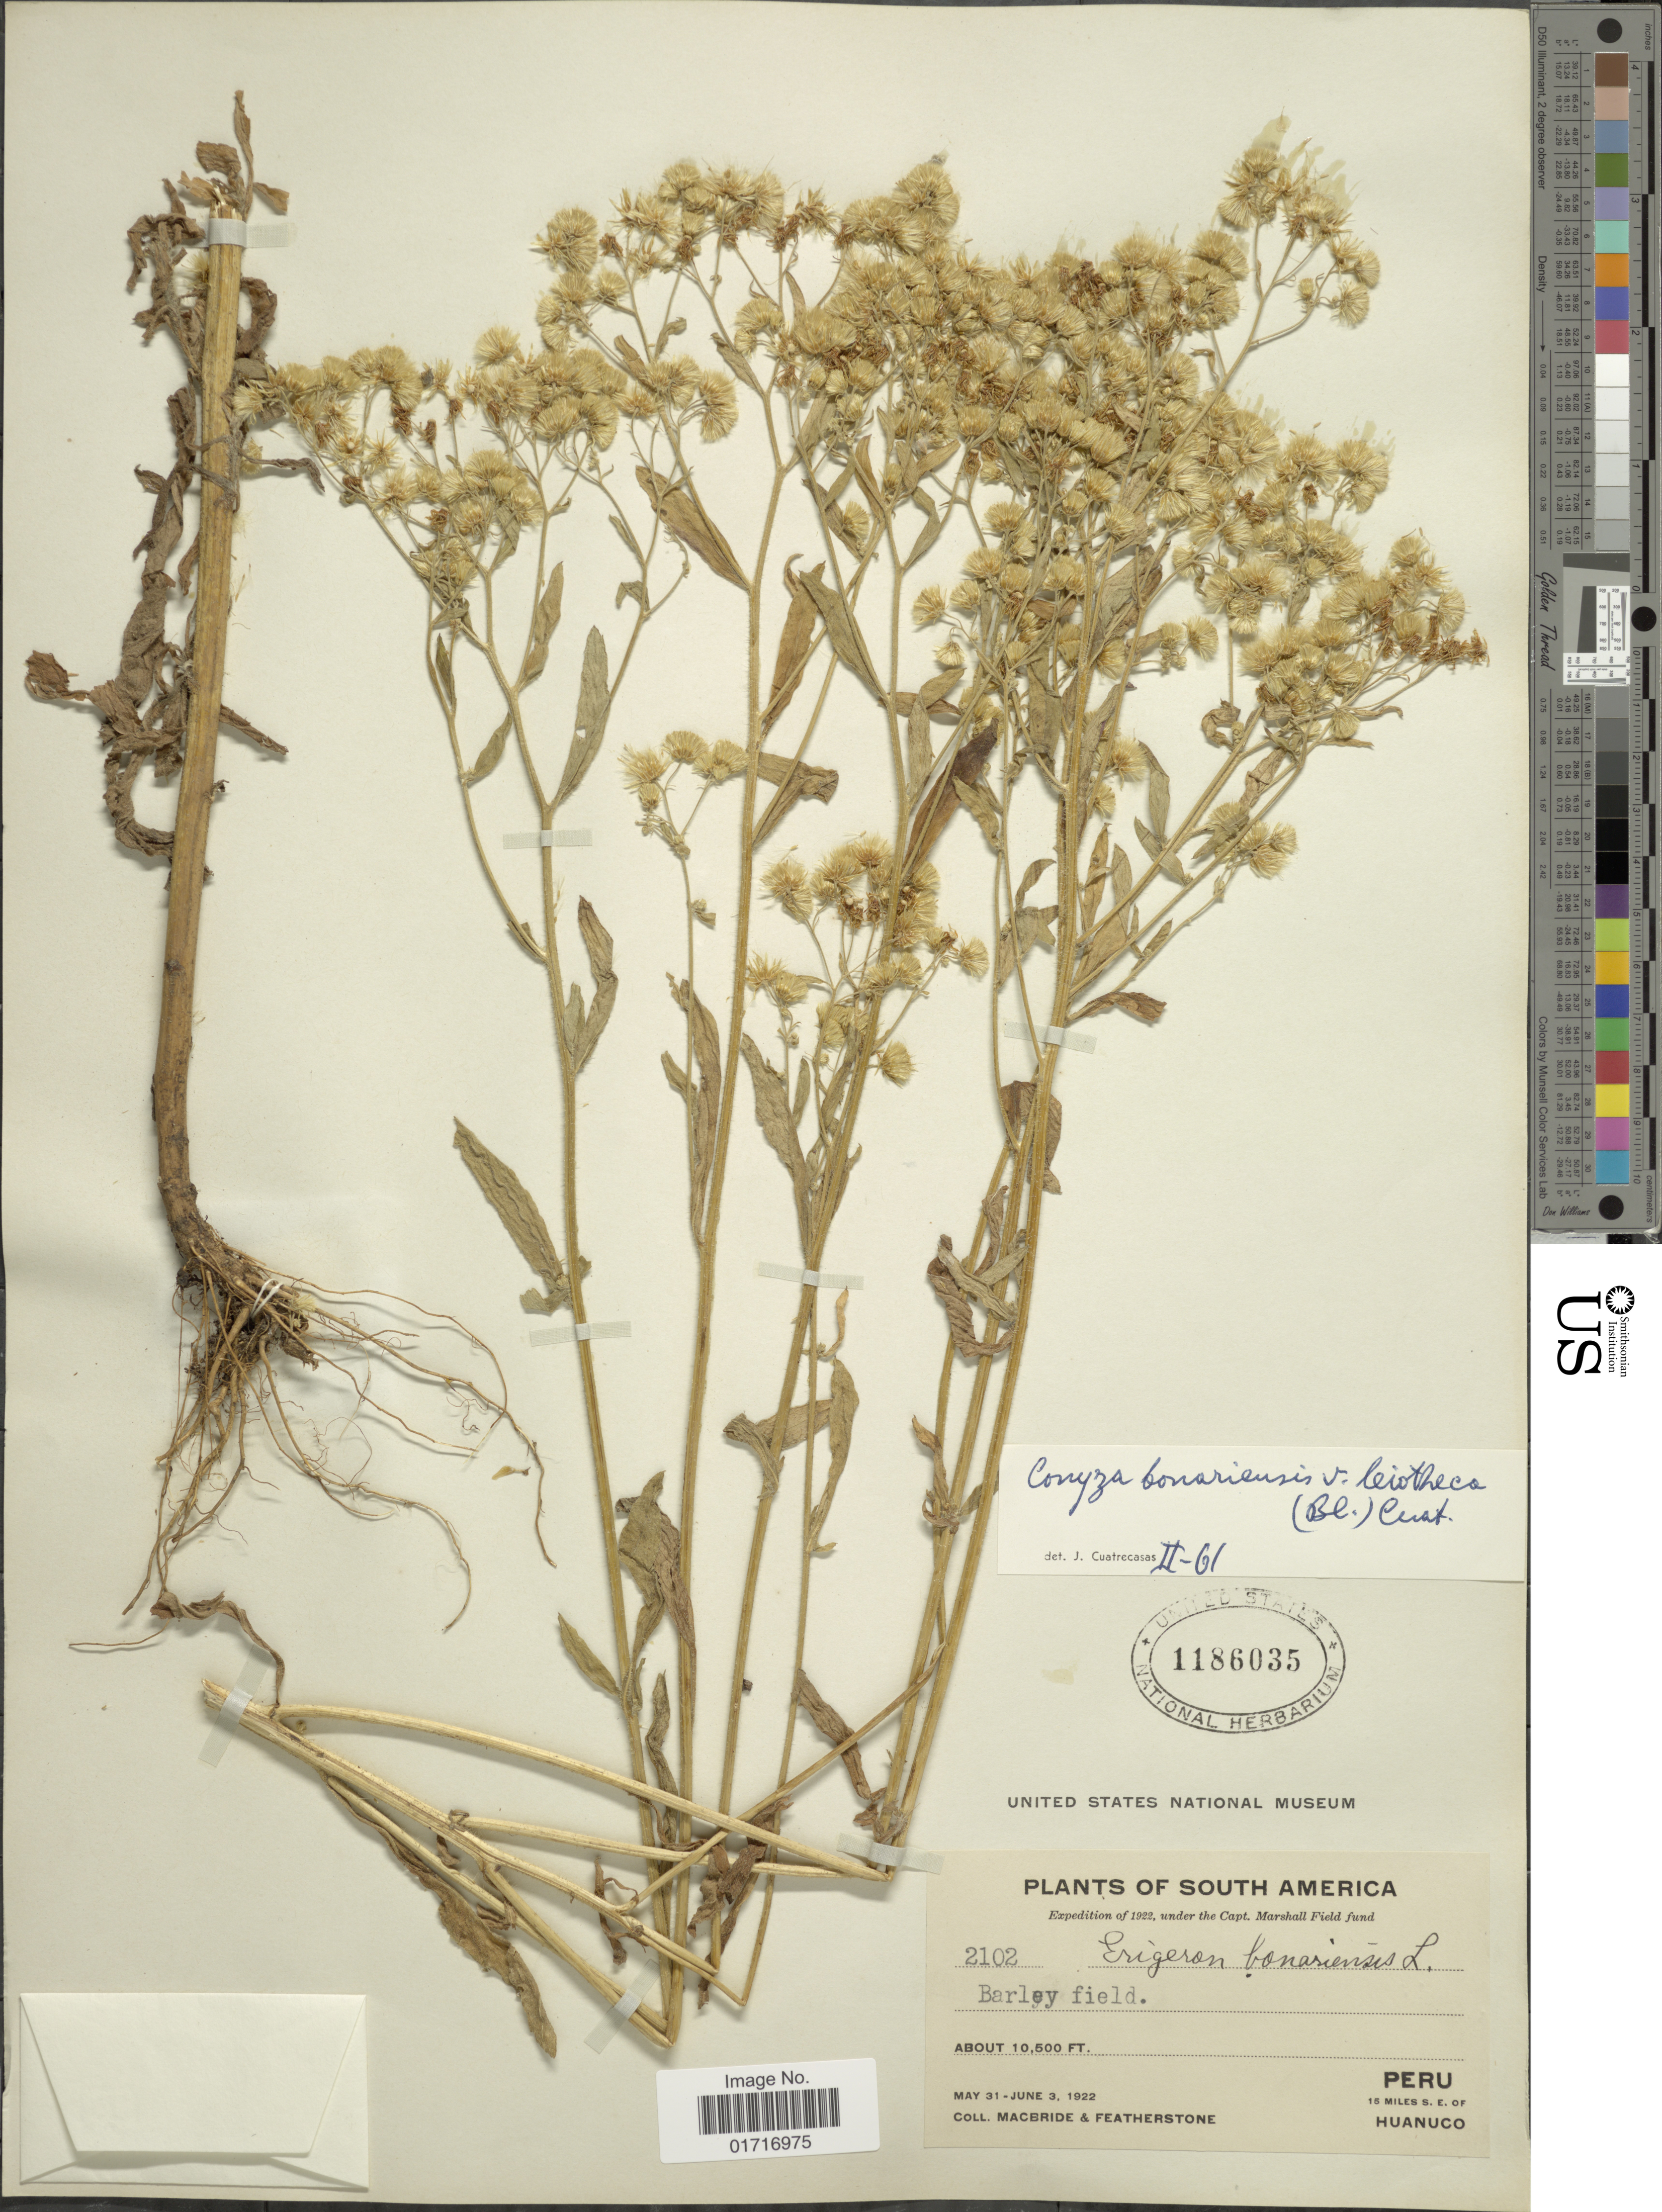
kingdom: Plantae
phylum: Tracheophyta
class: Magnoliopsida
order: Asterales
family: Asteraceae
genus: Conyza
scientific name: Conyza bonariensis var. leiotheca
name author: (S.F. Blake) Cuatrec.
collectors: Macbride, -- & -. Featherstone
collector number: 2102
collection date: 1922-05-31/1922-06-03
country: Peru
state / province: Huánuco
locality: Peru, Huanuco, Barley field.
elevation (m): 3200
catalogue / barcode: US 1186035